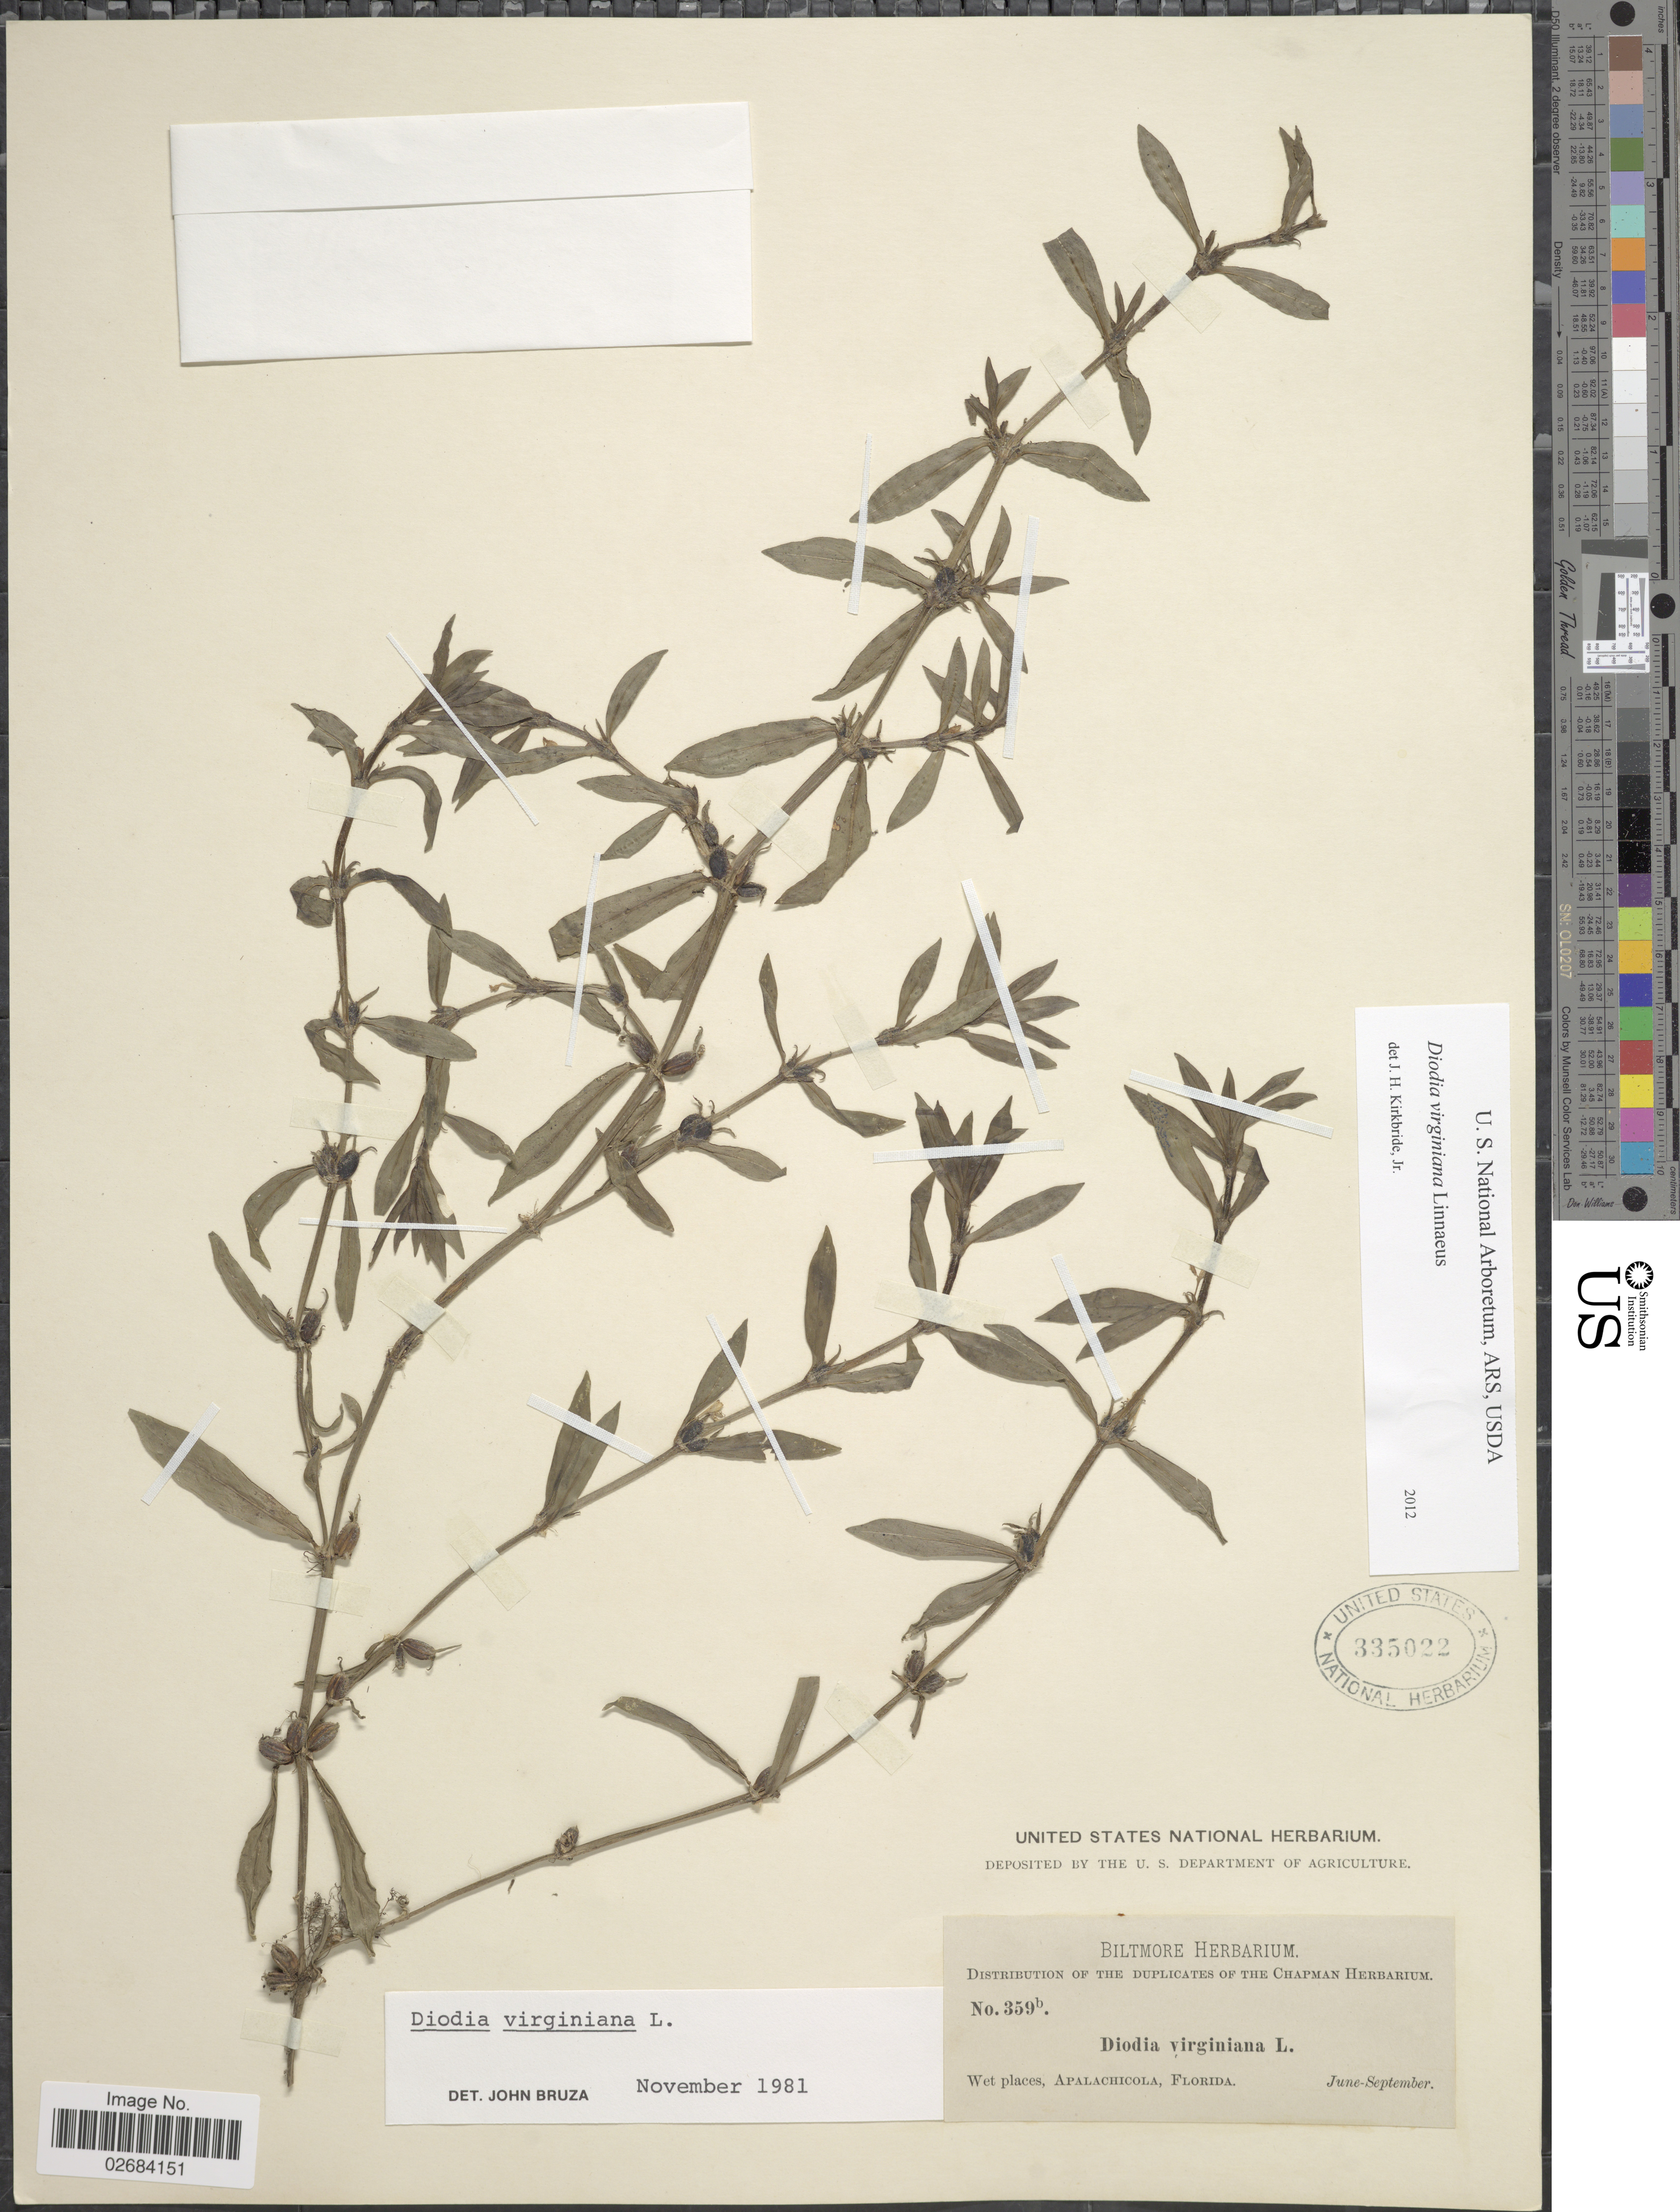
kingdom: Plantae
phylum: Tracheophyta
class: Magnoliopsida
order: Gentianales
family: Rubiaceae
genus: Diodia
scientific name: Diodia virginiana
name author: L.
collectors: ex herb. Biltmore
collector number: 359b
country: United States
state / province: Florida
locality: Wet places, Apalachicola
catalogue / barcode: US 335022